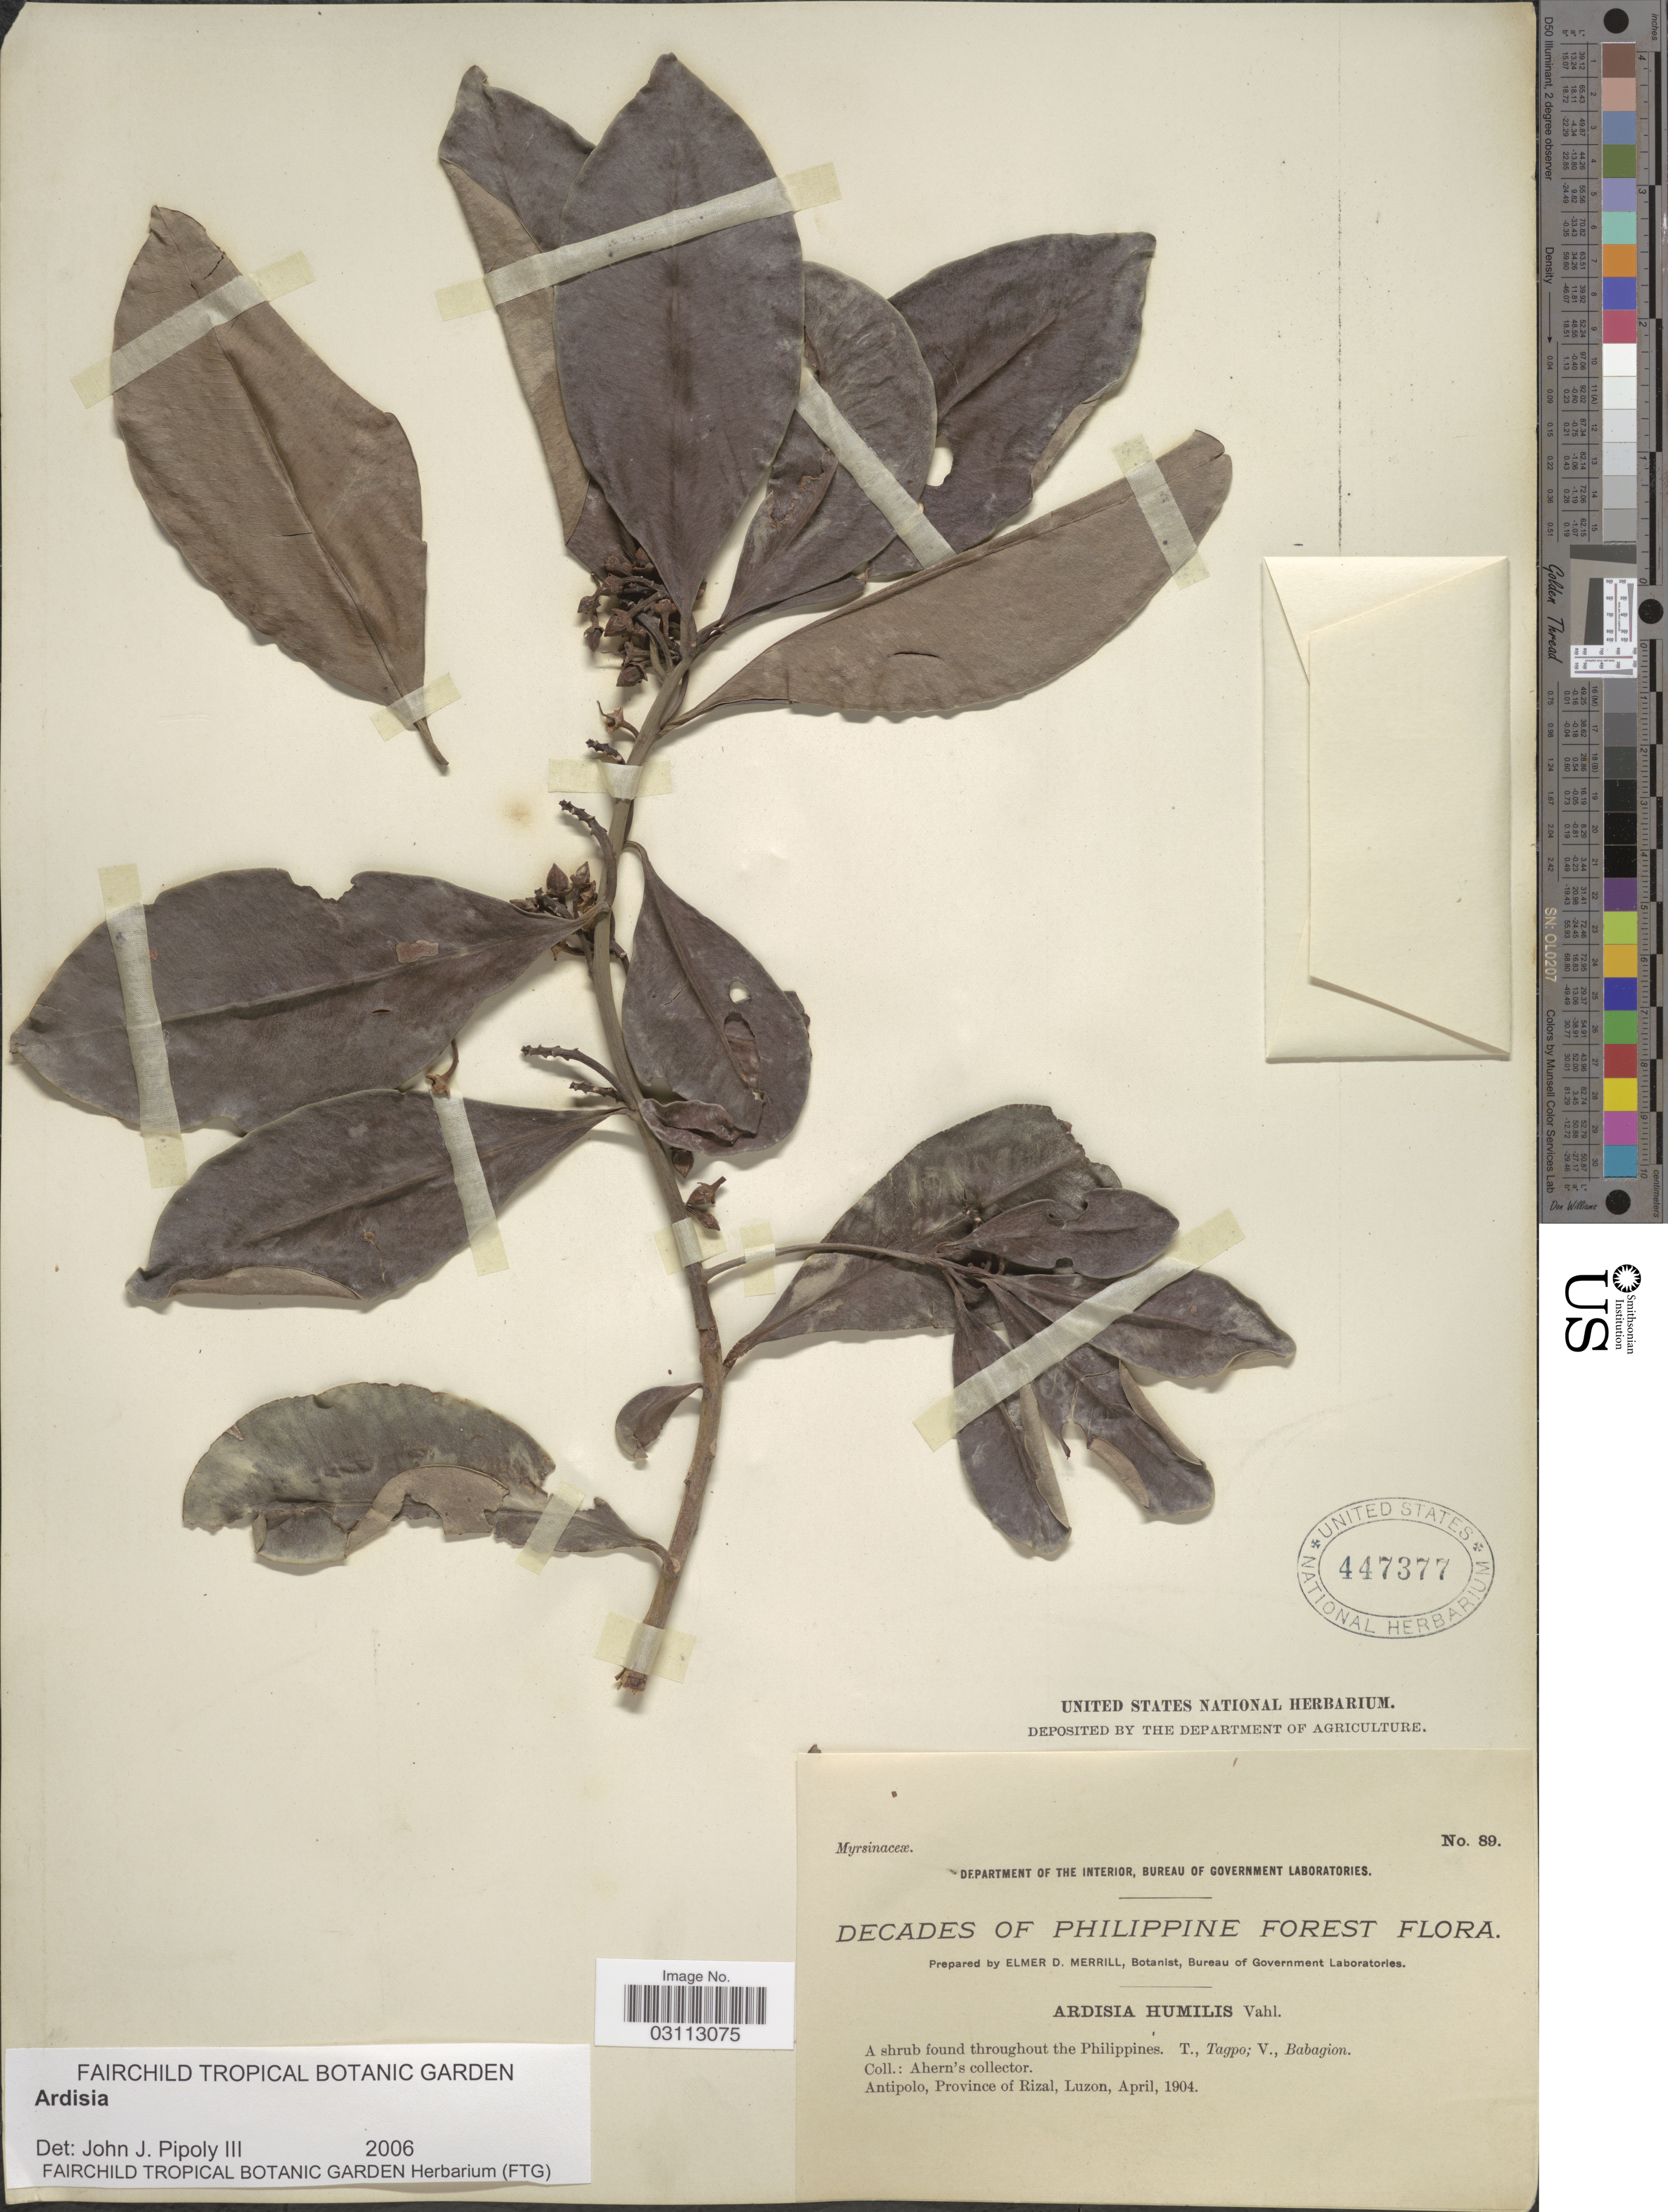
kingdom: Plantae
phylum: Tracheophyta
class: Magnoliopsida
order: Ericales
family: Primulaceae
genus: Ardisia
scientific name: Ardisia sp.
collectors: Ahern's collector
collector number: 89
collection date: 1904-04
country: Philippines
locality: Antipolo, Province of Rizal, Luzon.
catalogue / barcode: US 447377